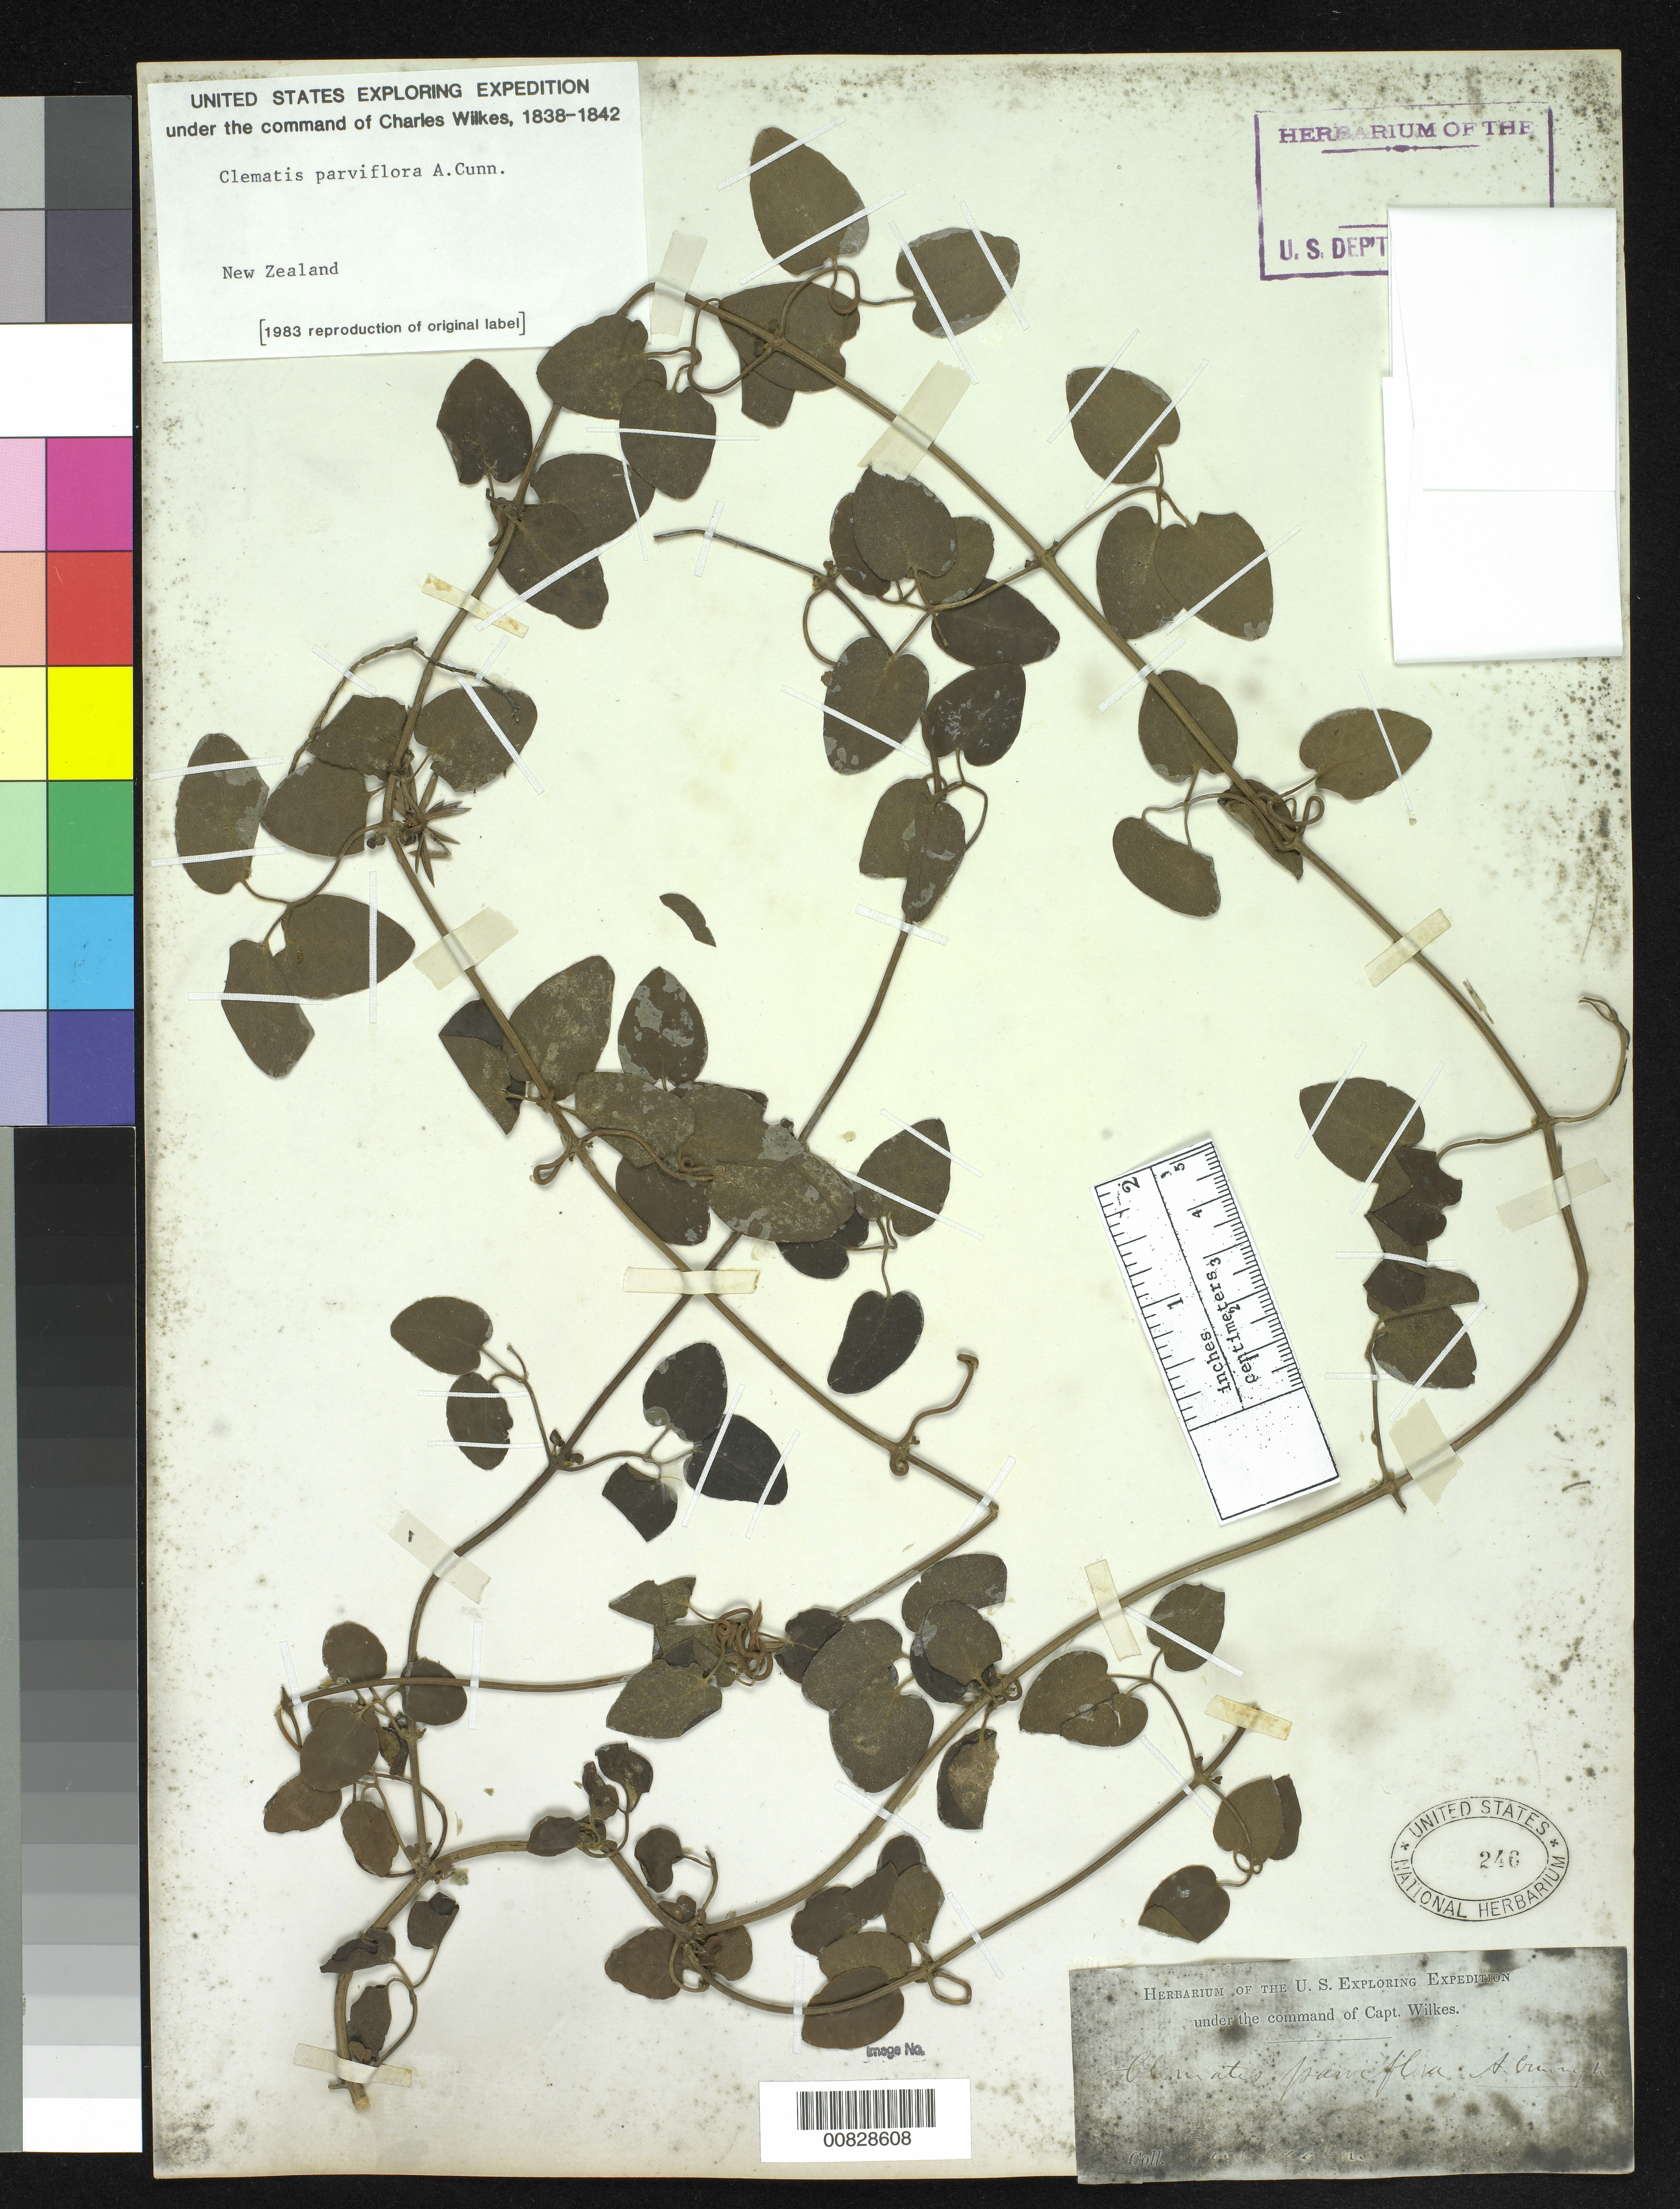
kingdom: Plantae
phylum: Tracheophyta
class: Magnoliopsida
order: Ranunculales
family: Ranunculaceae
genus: Clematis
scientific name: Clematis parviflora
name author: DC.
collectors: Wilkes Explor. Exped.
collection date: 1838/1842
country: New Zealand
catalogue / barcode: US 246